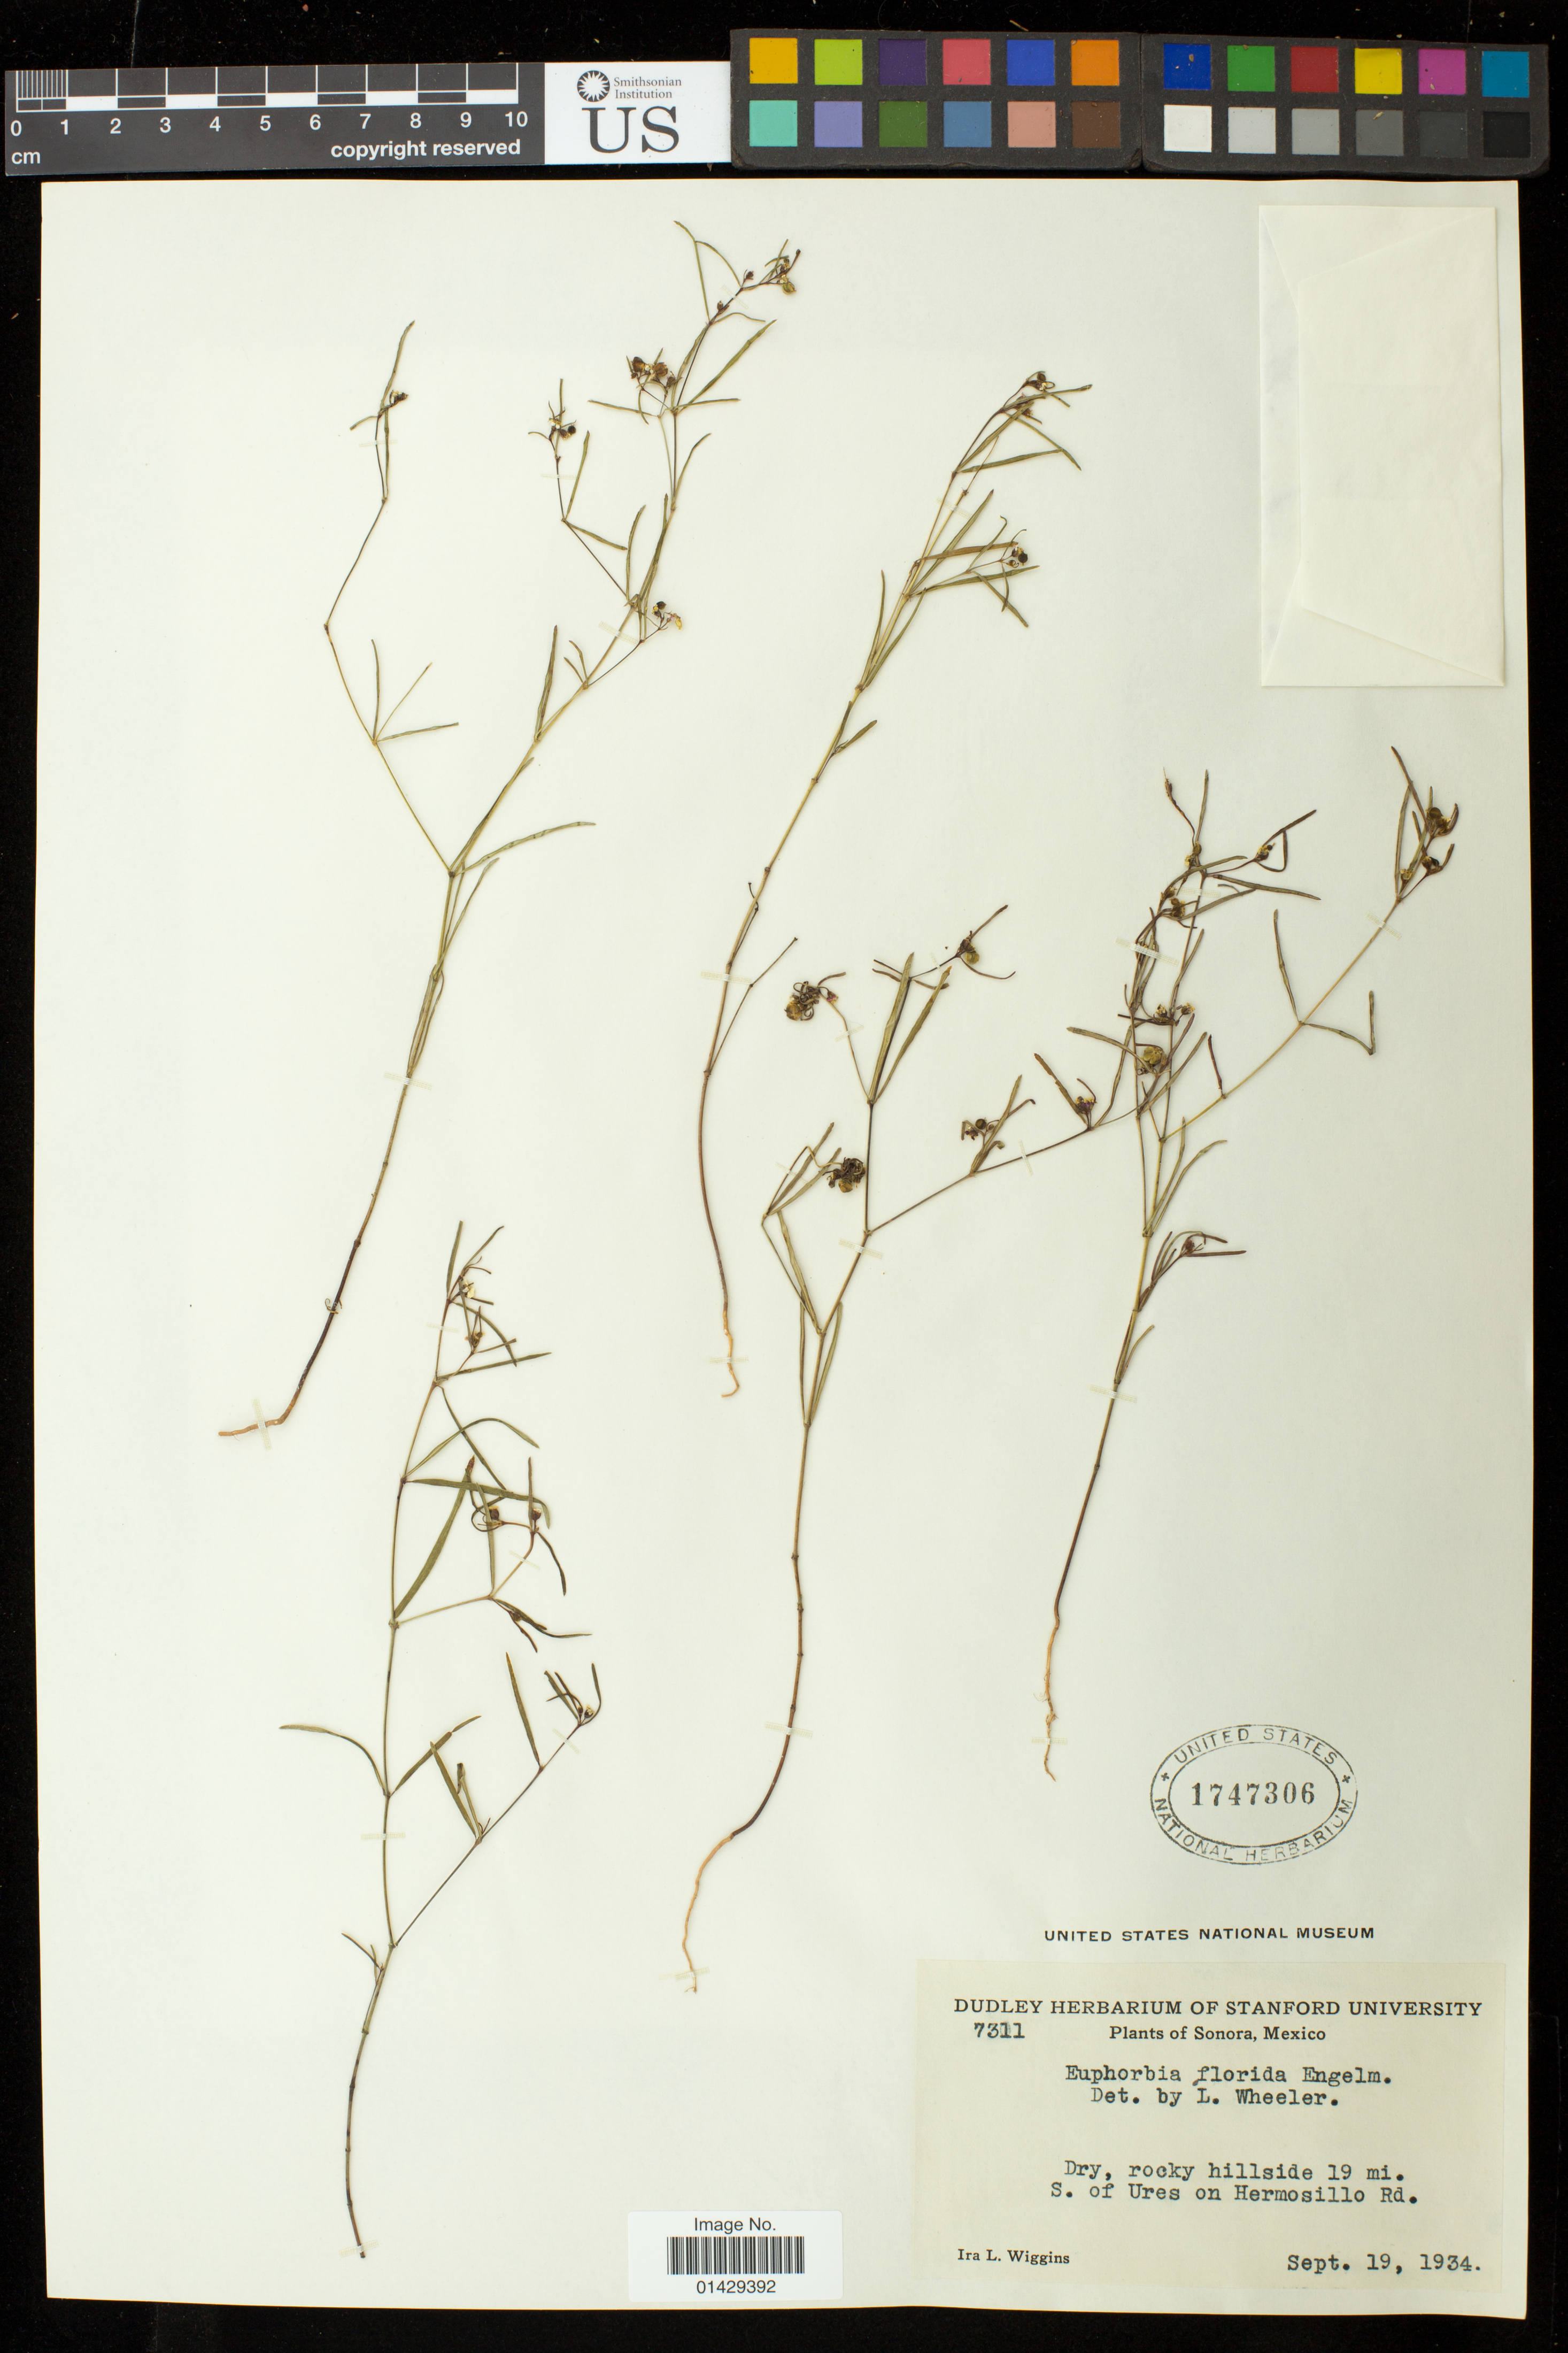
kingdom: Plantae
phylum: Tracheophyta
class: Magnoliopsida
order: Malpighiales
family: Euphorbiaceae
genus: Euphorbia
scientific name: Euphorbia florida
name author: Engelm. in Emory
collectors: I. L. Wiggins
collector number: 7311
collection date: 1934-09-19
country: Mexico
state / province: Sonora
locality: Dry, rocky hillside 19 mi. S. of Ures on Hermosillo Rd.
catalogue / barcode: US 1747306